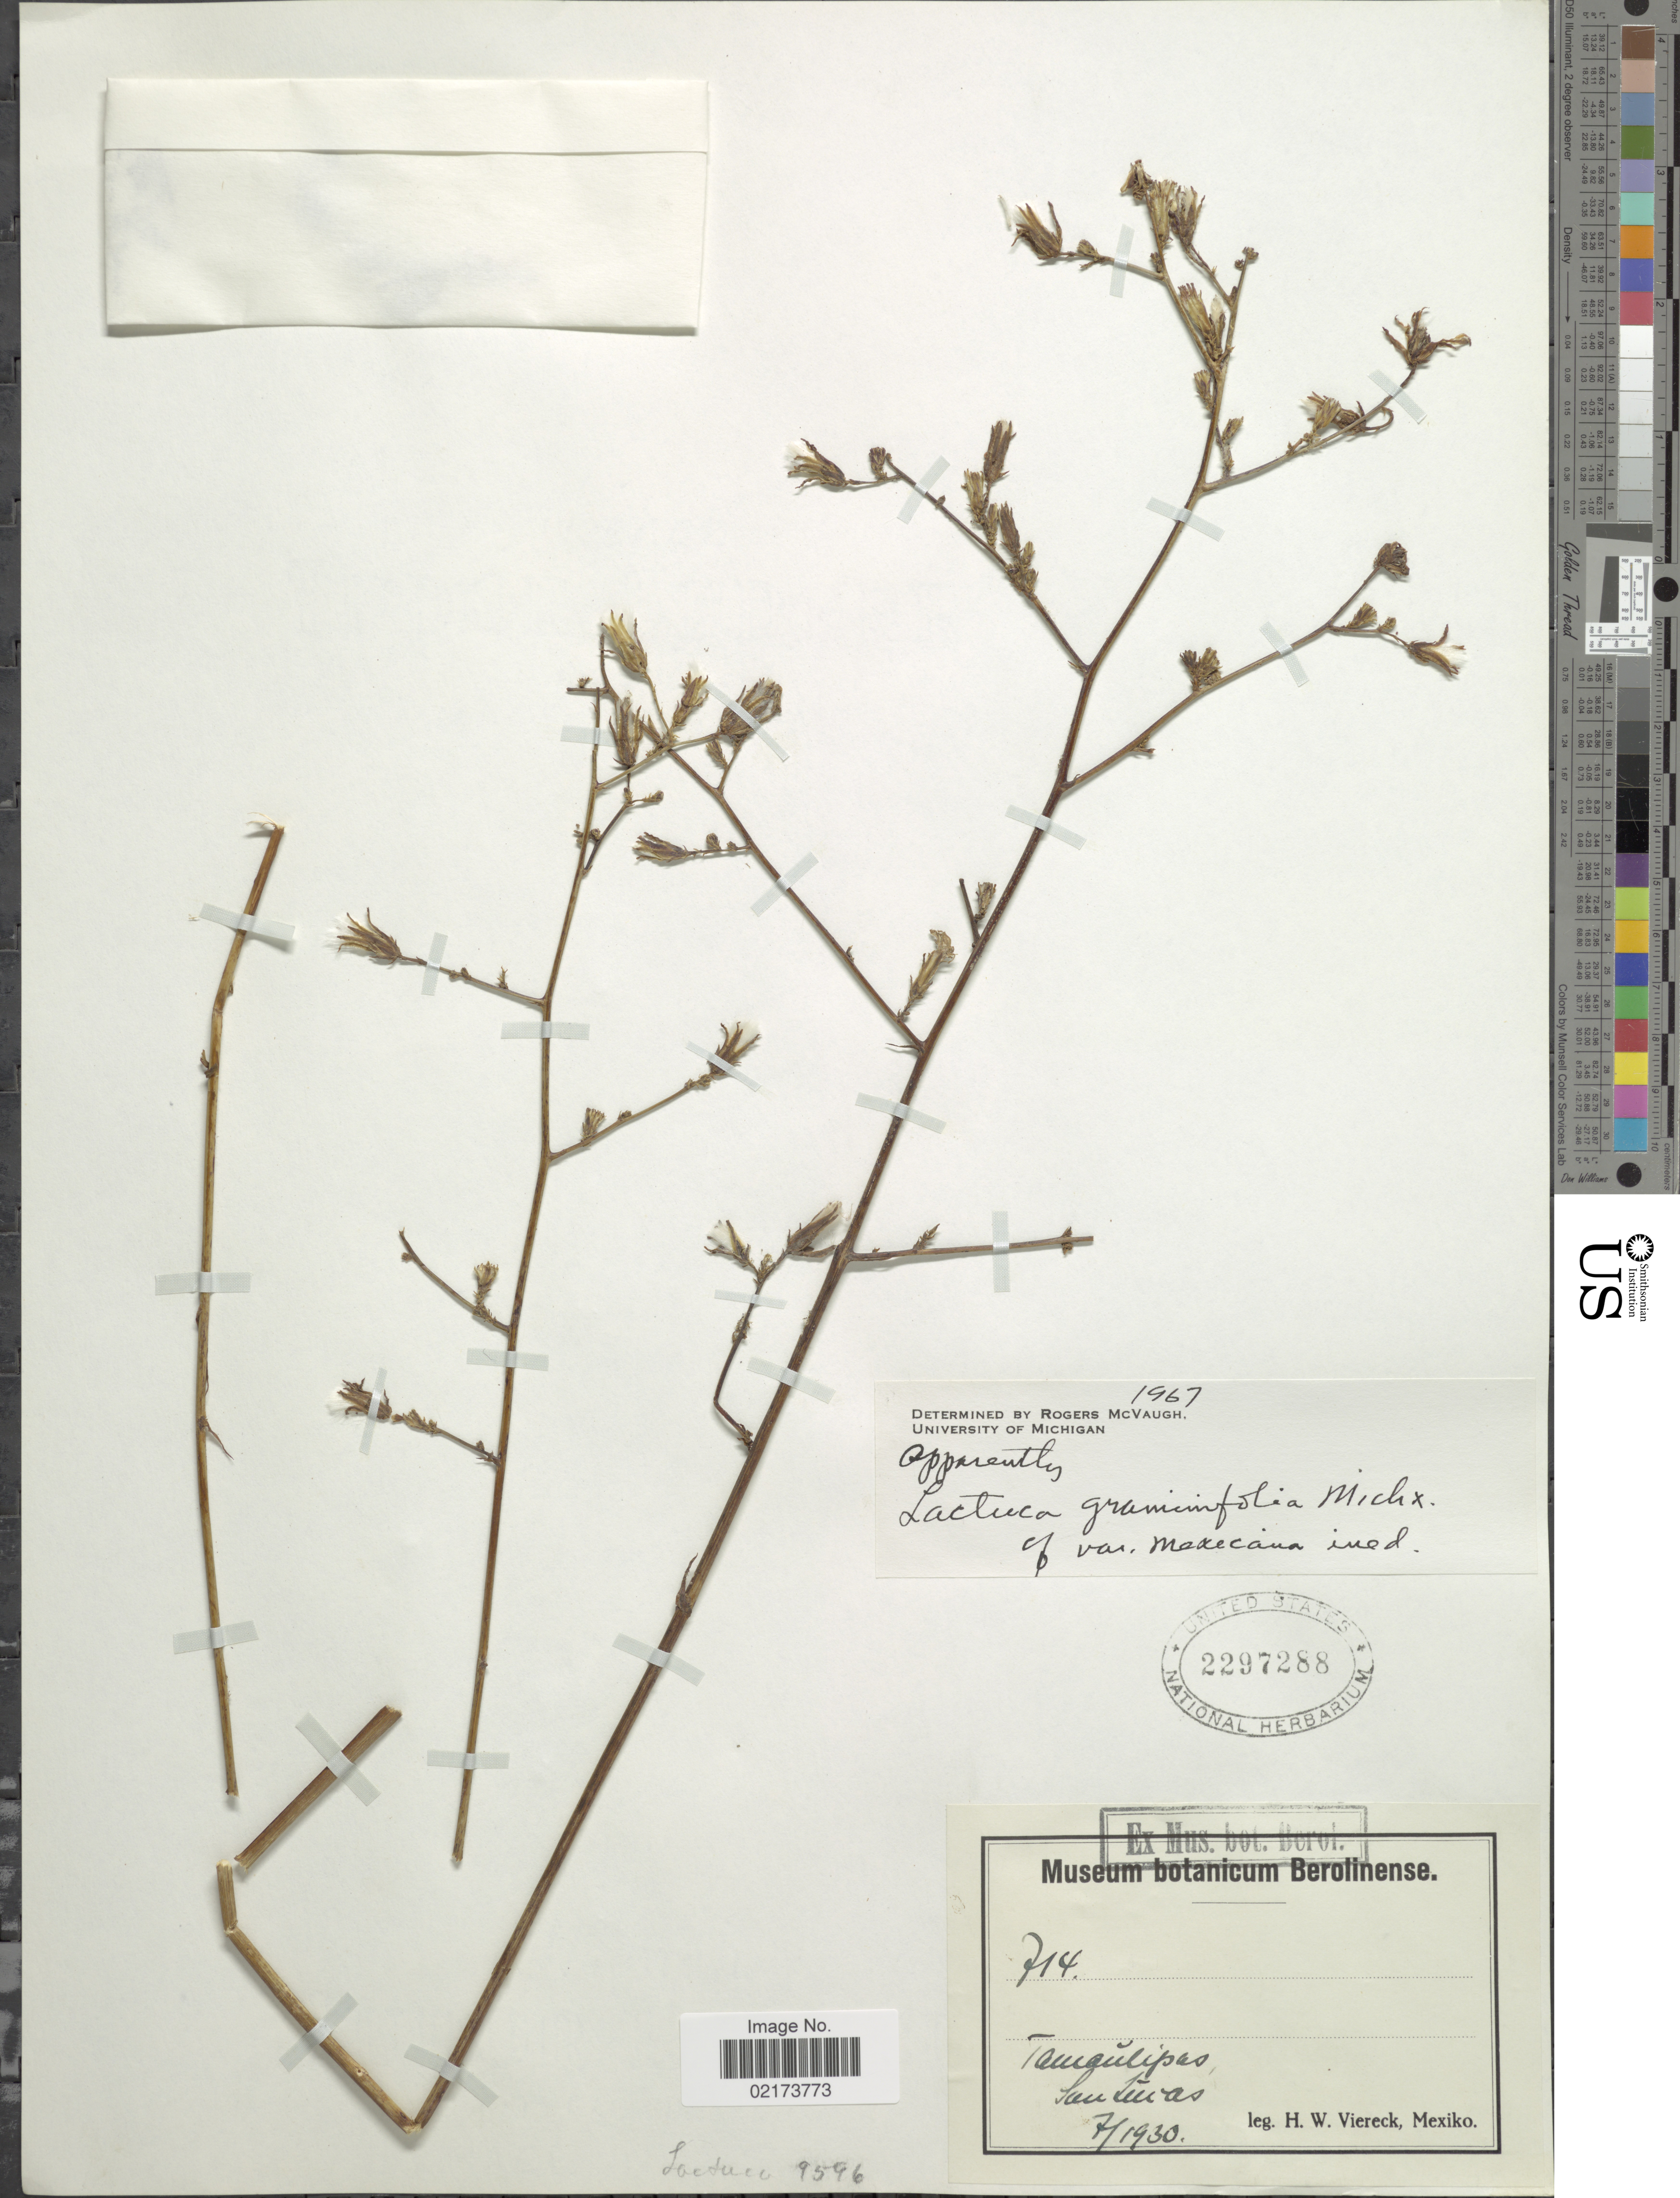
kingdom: Plantae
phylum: Tracheophyta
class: Magnoliopsida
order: Asterales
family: Asteraceae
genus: Lactuca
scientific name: Lactuca graminifolia var. mexicana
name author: McVaugh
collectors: H. W. Viereck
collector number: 714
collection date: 1930-07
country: Mexico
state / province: Tamaulipas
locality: San Lucas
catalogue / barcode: US 2297288